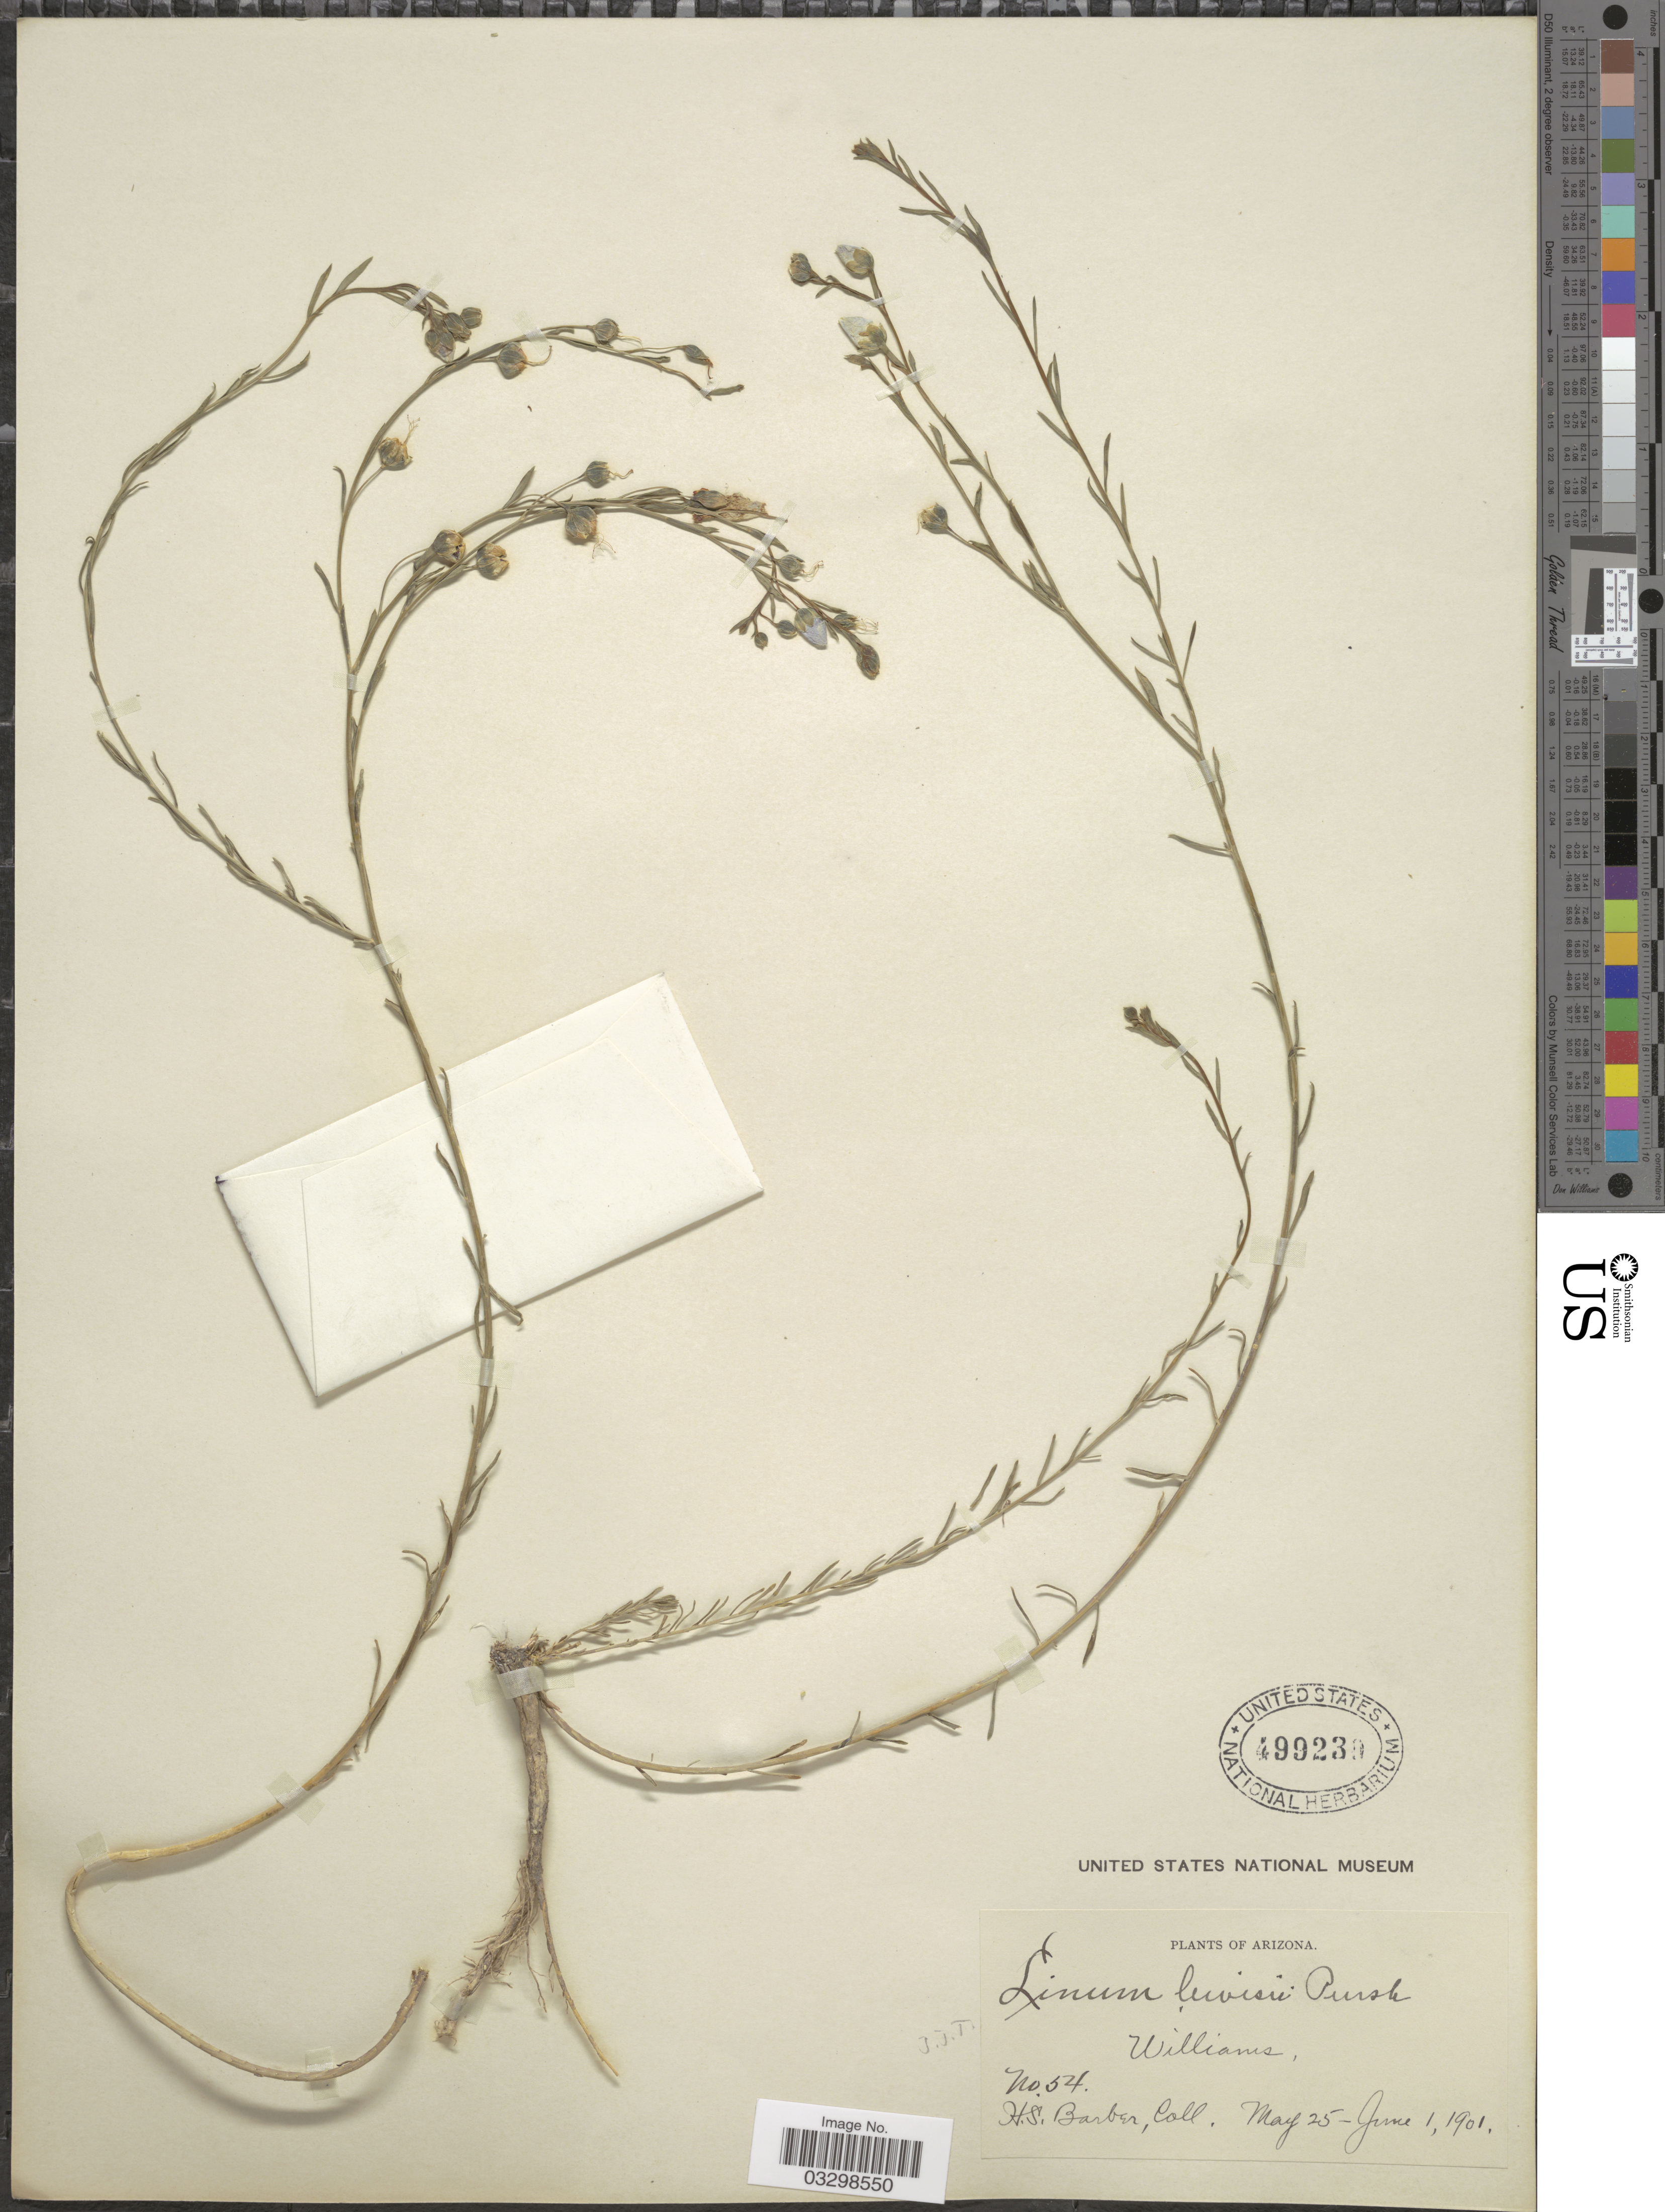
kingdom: Plantae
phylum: Tracheophyta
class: Magnoliopsida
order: Malpighiales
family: Linaceae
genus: Linum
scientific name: Linum lewisii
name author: Pursh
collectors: H. Barber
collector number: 54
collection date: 1901-05-25/1901-06-01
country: United States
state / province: Arizona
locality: Williams.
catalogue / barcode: US 499230